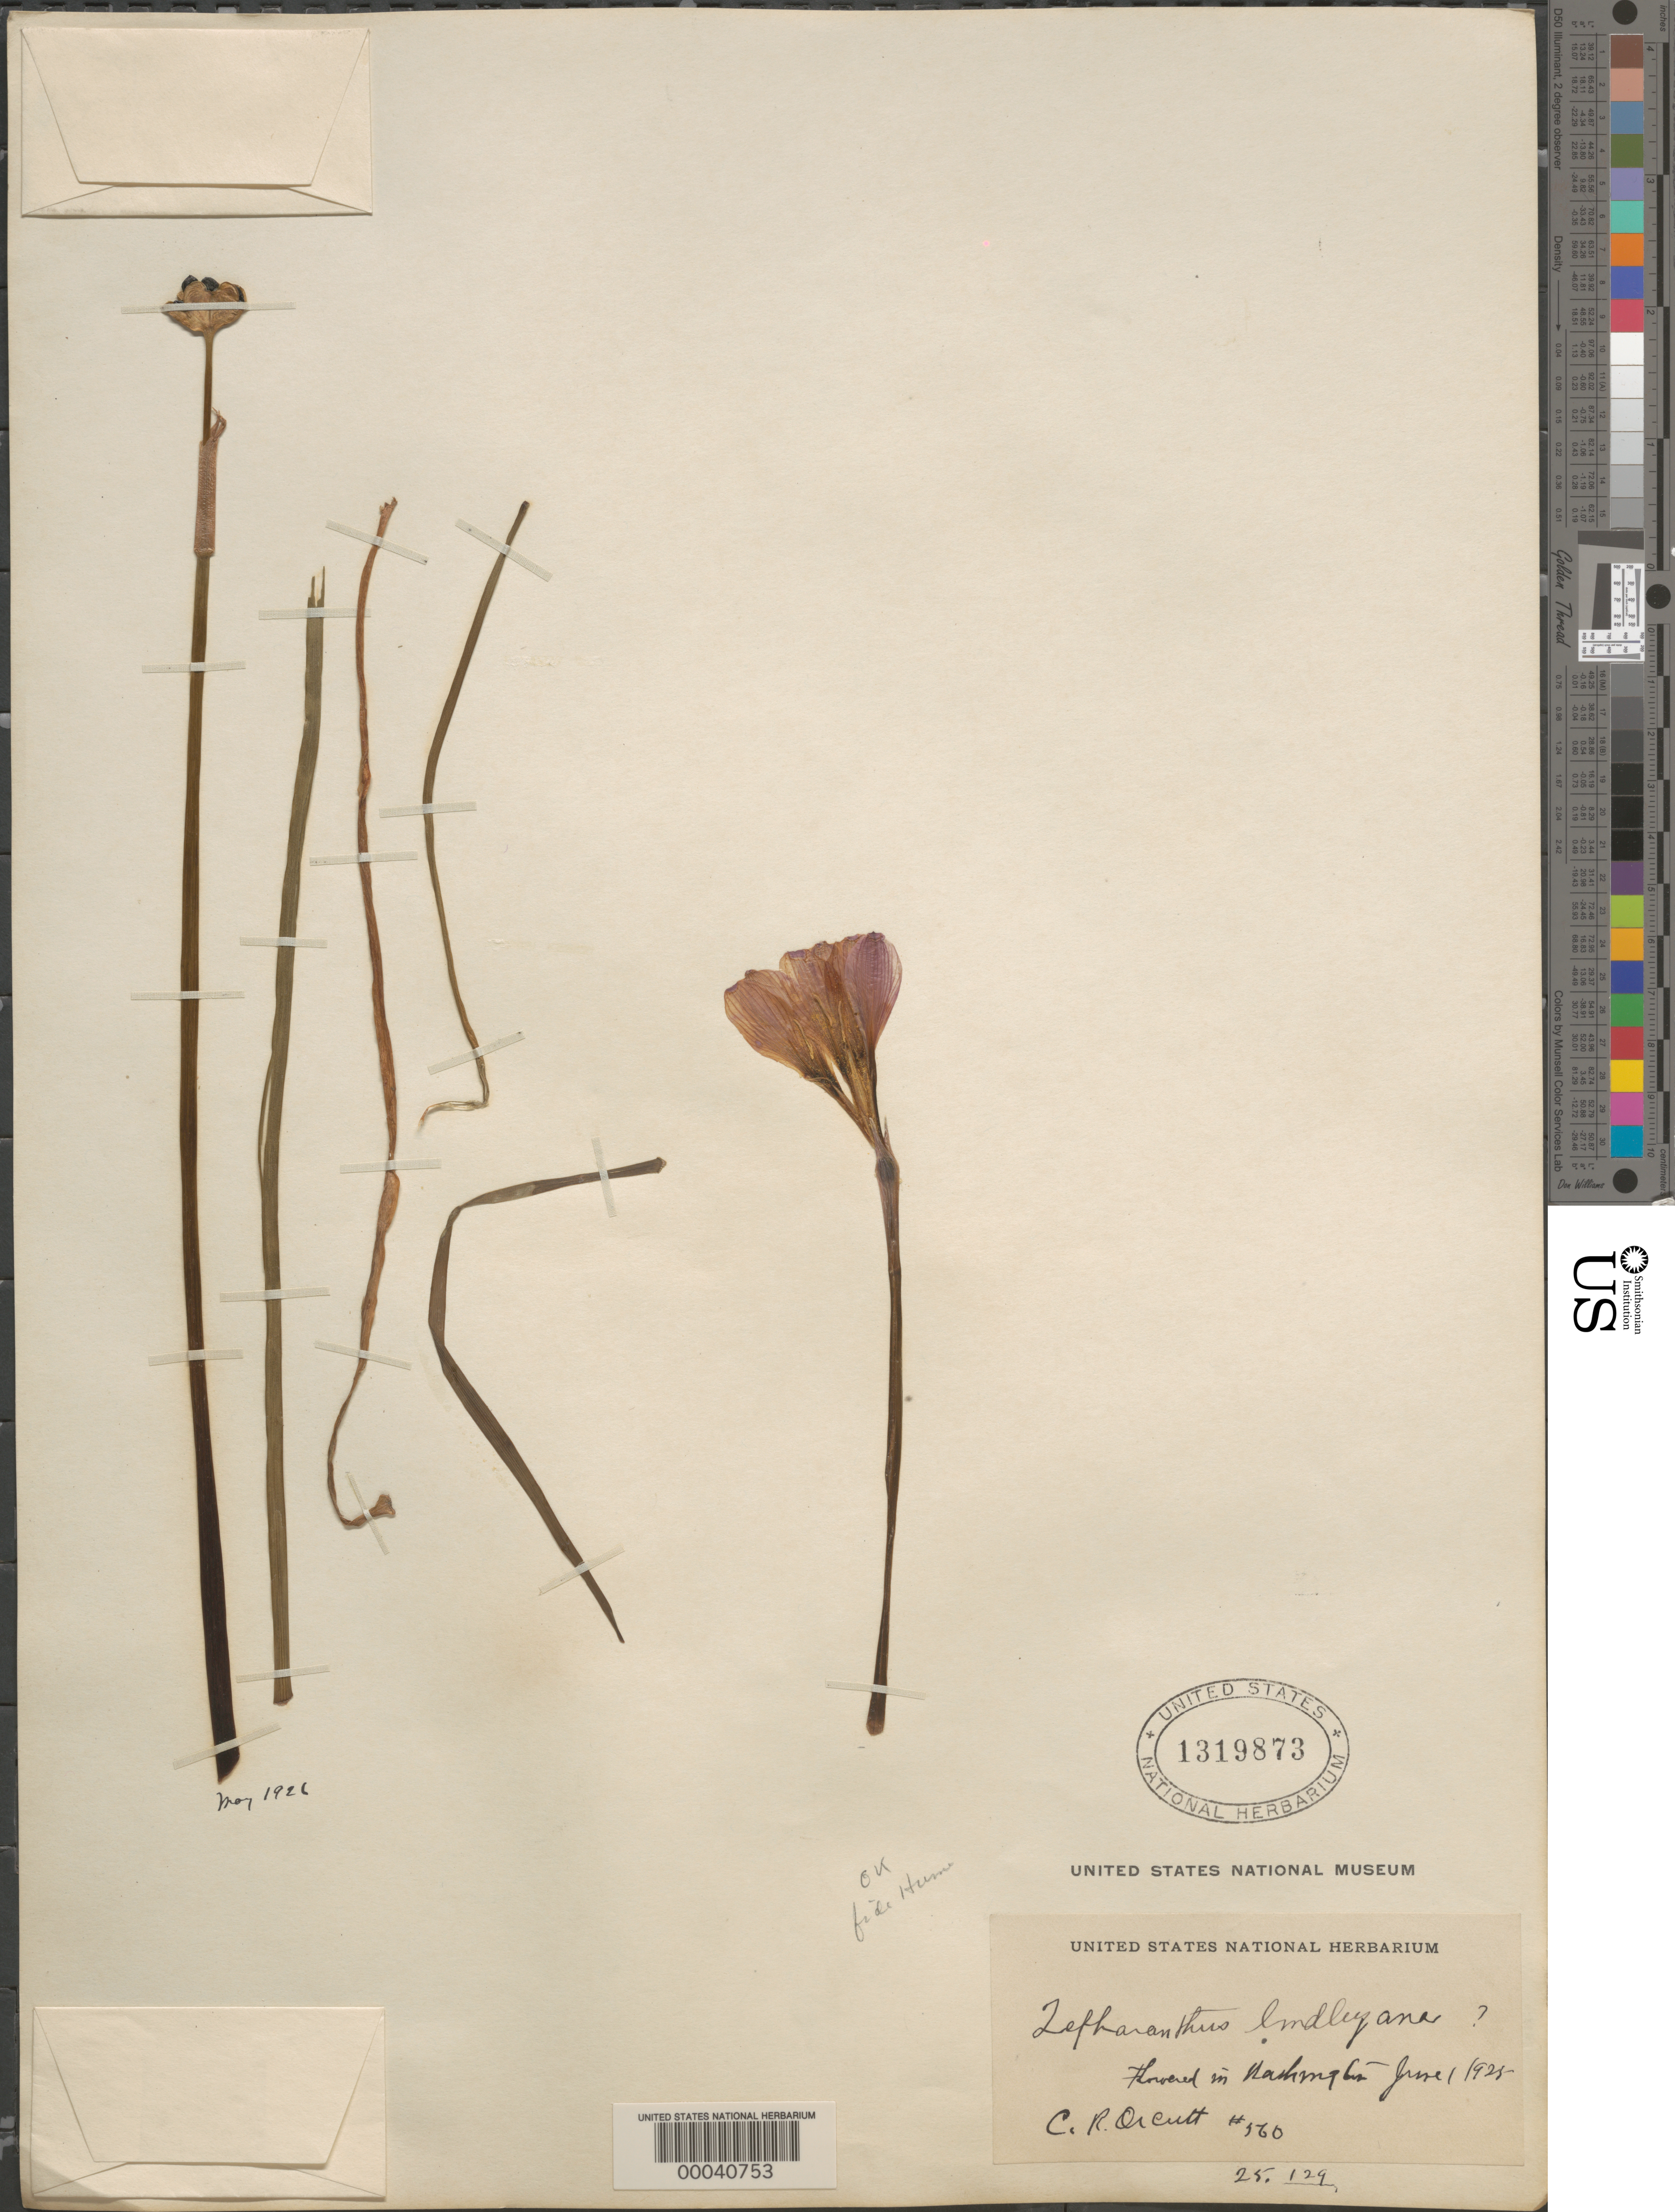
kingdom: Plantae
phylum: Tracheophyta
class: Liliopsida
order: Asparagales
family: Amaryllidaceae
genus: Zephyranthes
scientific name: Zephyranthes lindleyana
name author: Herb.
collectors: C. R. Orcutt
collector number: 560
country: Mexico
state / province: Nuevo León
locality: Monterrey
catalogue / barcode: US 1319873